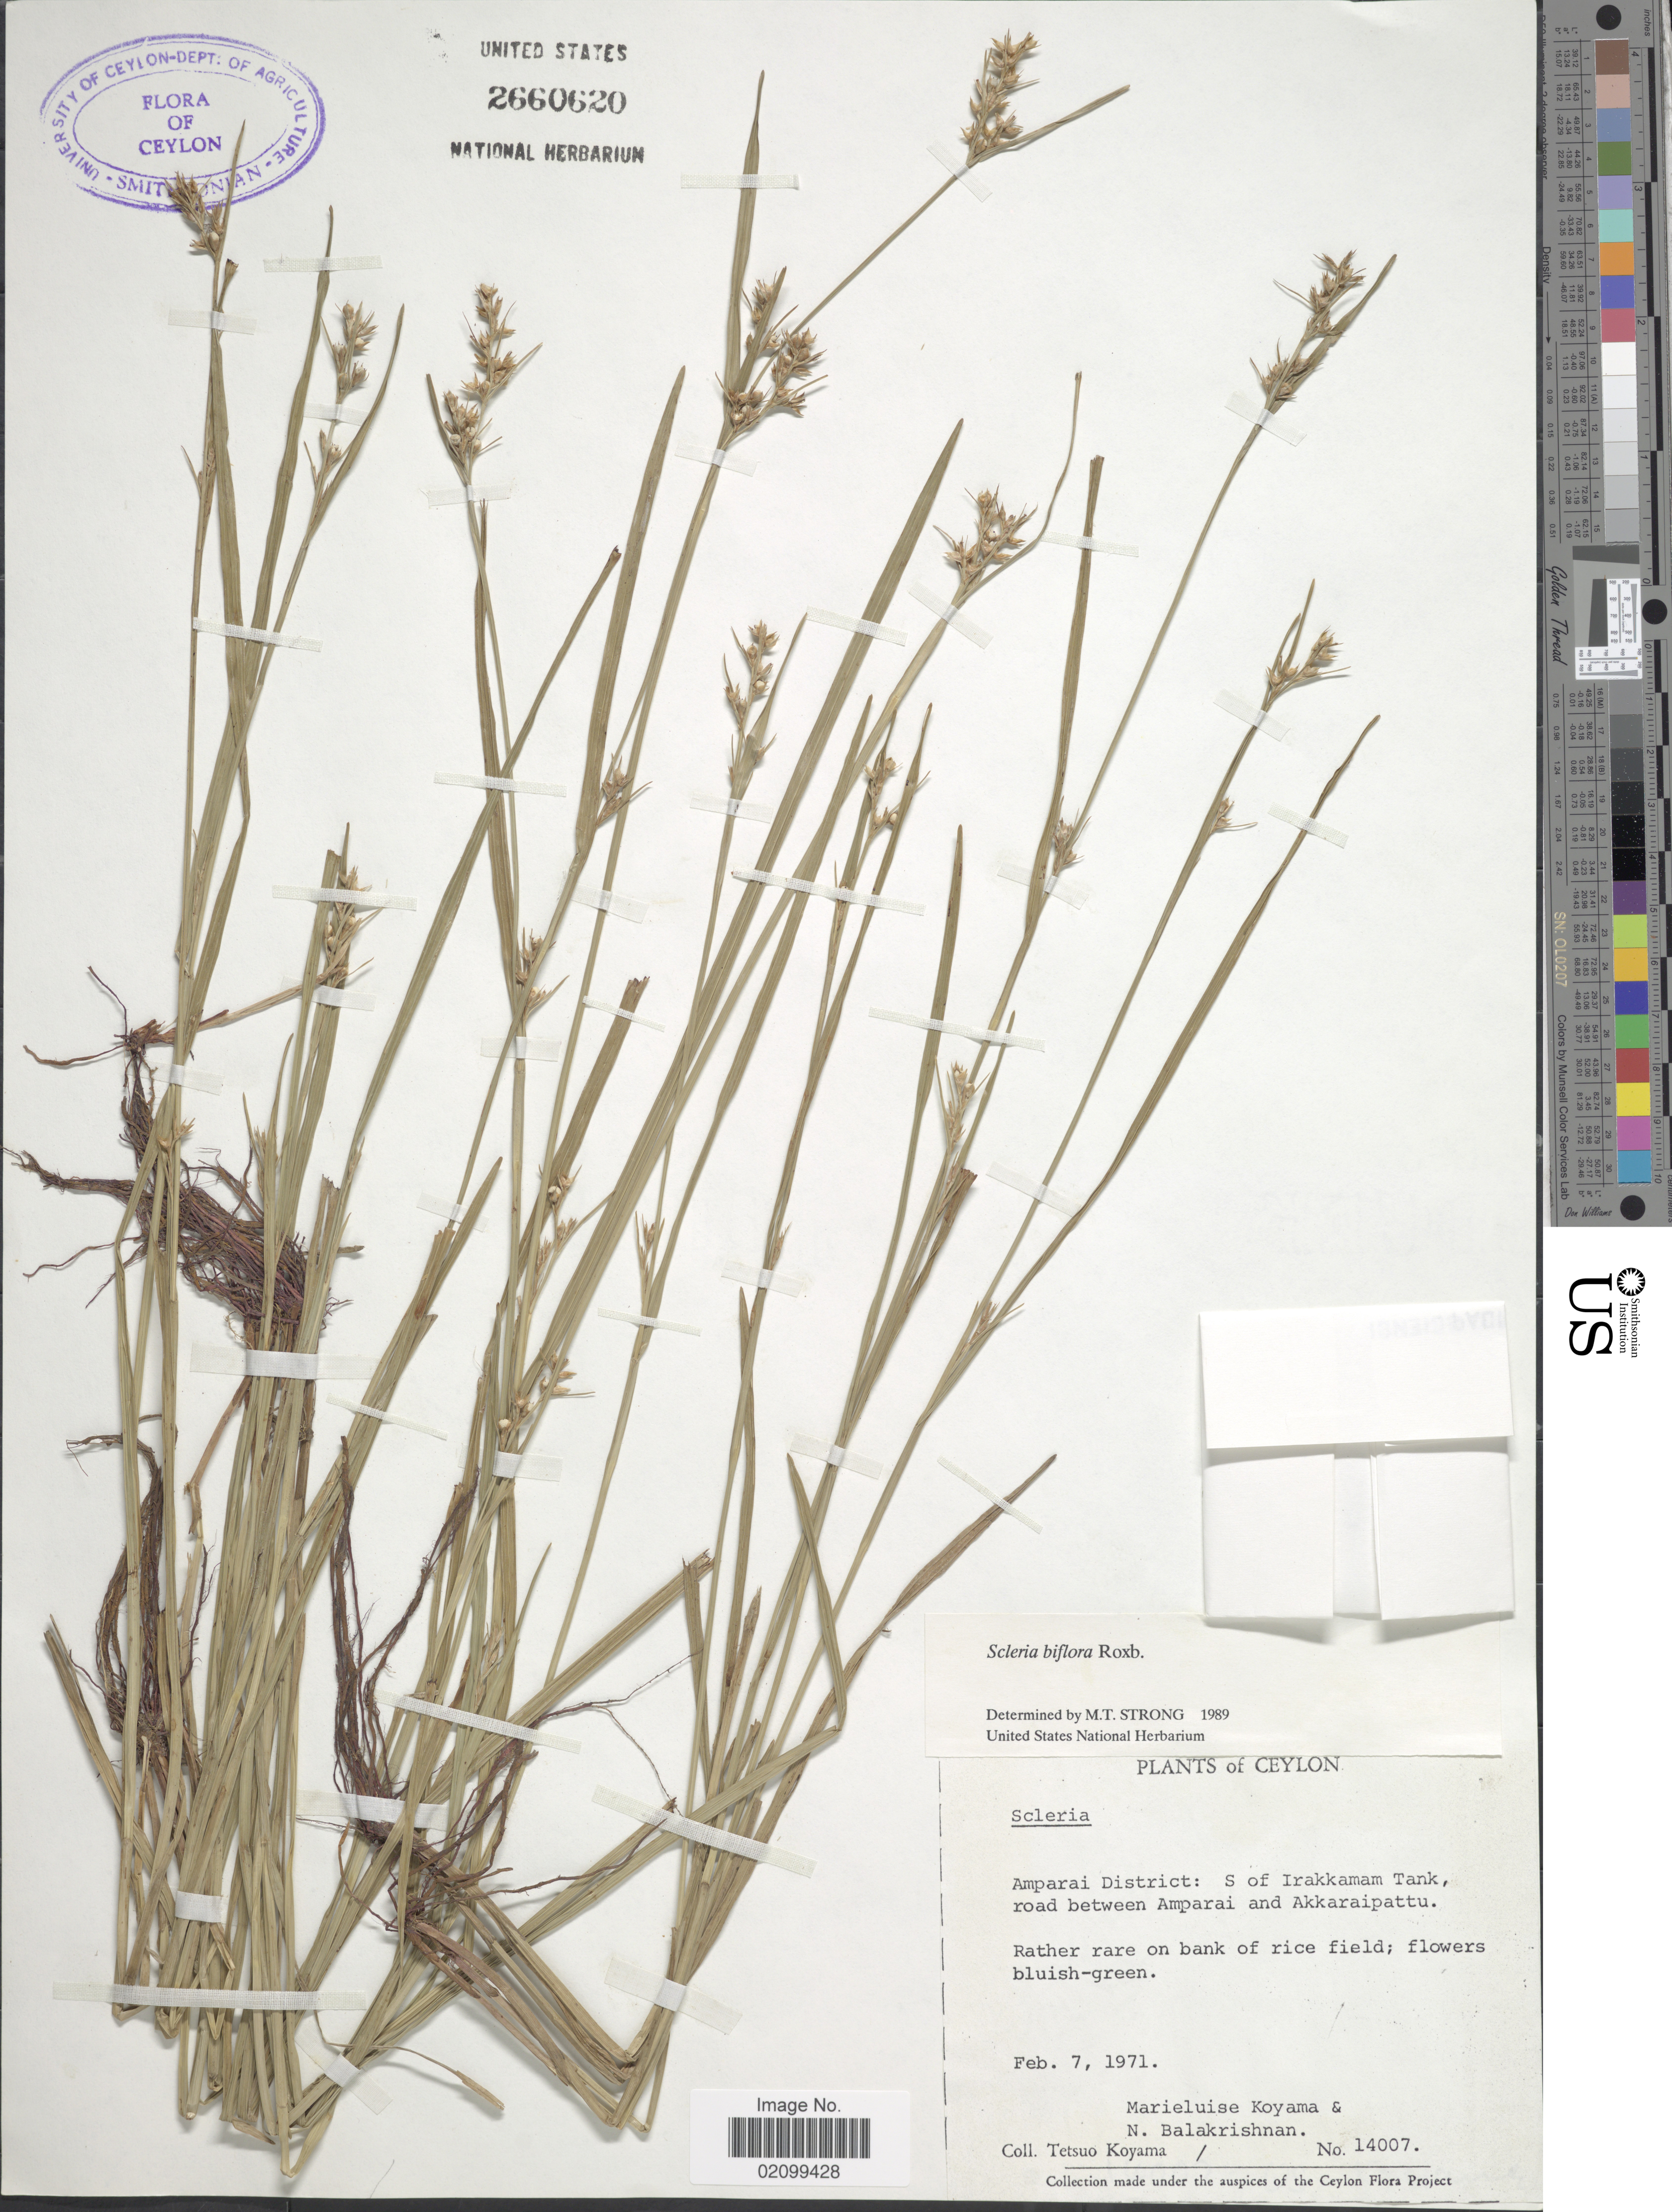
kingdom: Plantae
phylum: Tracheophyta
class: Liliopsida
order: Poales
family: Cyperaceae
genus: Scleria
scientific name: Scleria biflora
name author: Roxb.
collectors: T. Koyama, M. Koyama & N. Balakrishnan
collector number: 14007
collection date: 1971-02-07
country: Sri Lanka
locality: Ceylon. Amparai District: S of Irakkamam Tank, road between Amparai and Akkaraipattu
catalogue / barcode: US 2660620